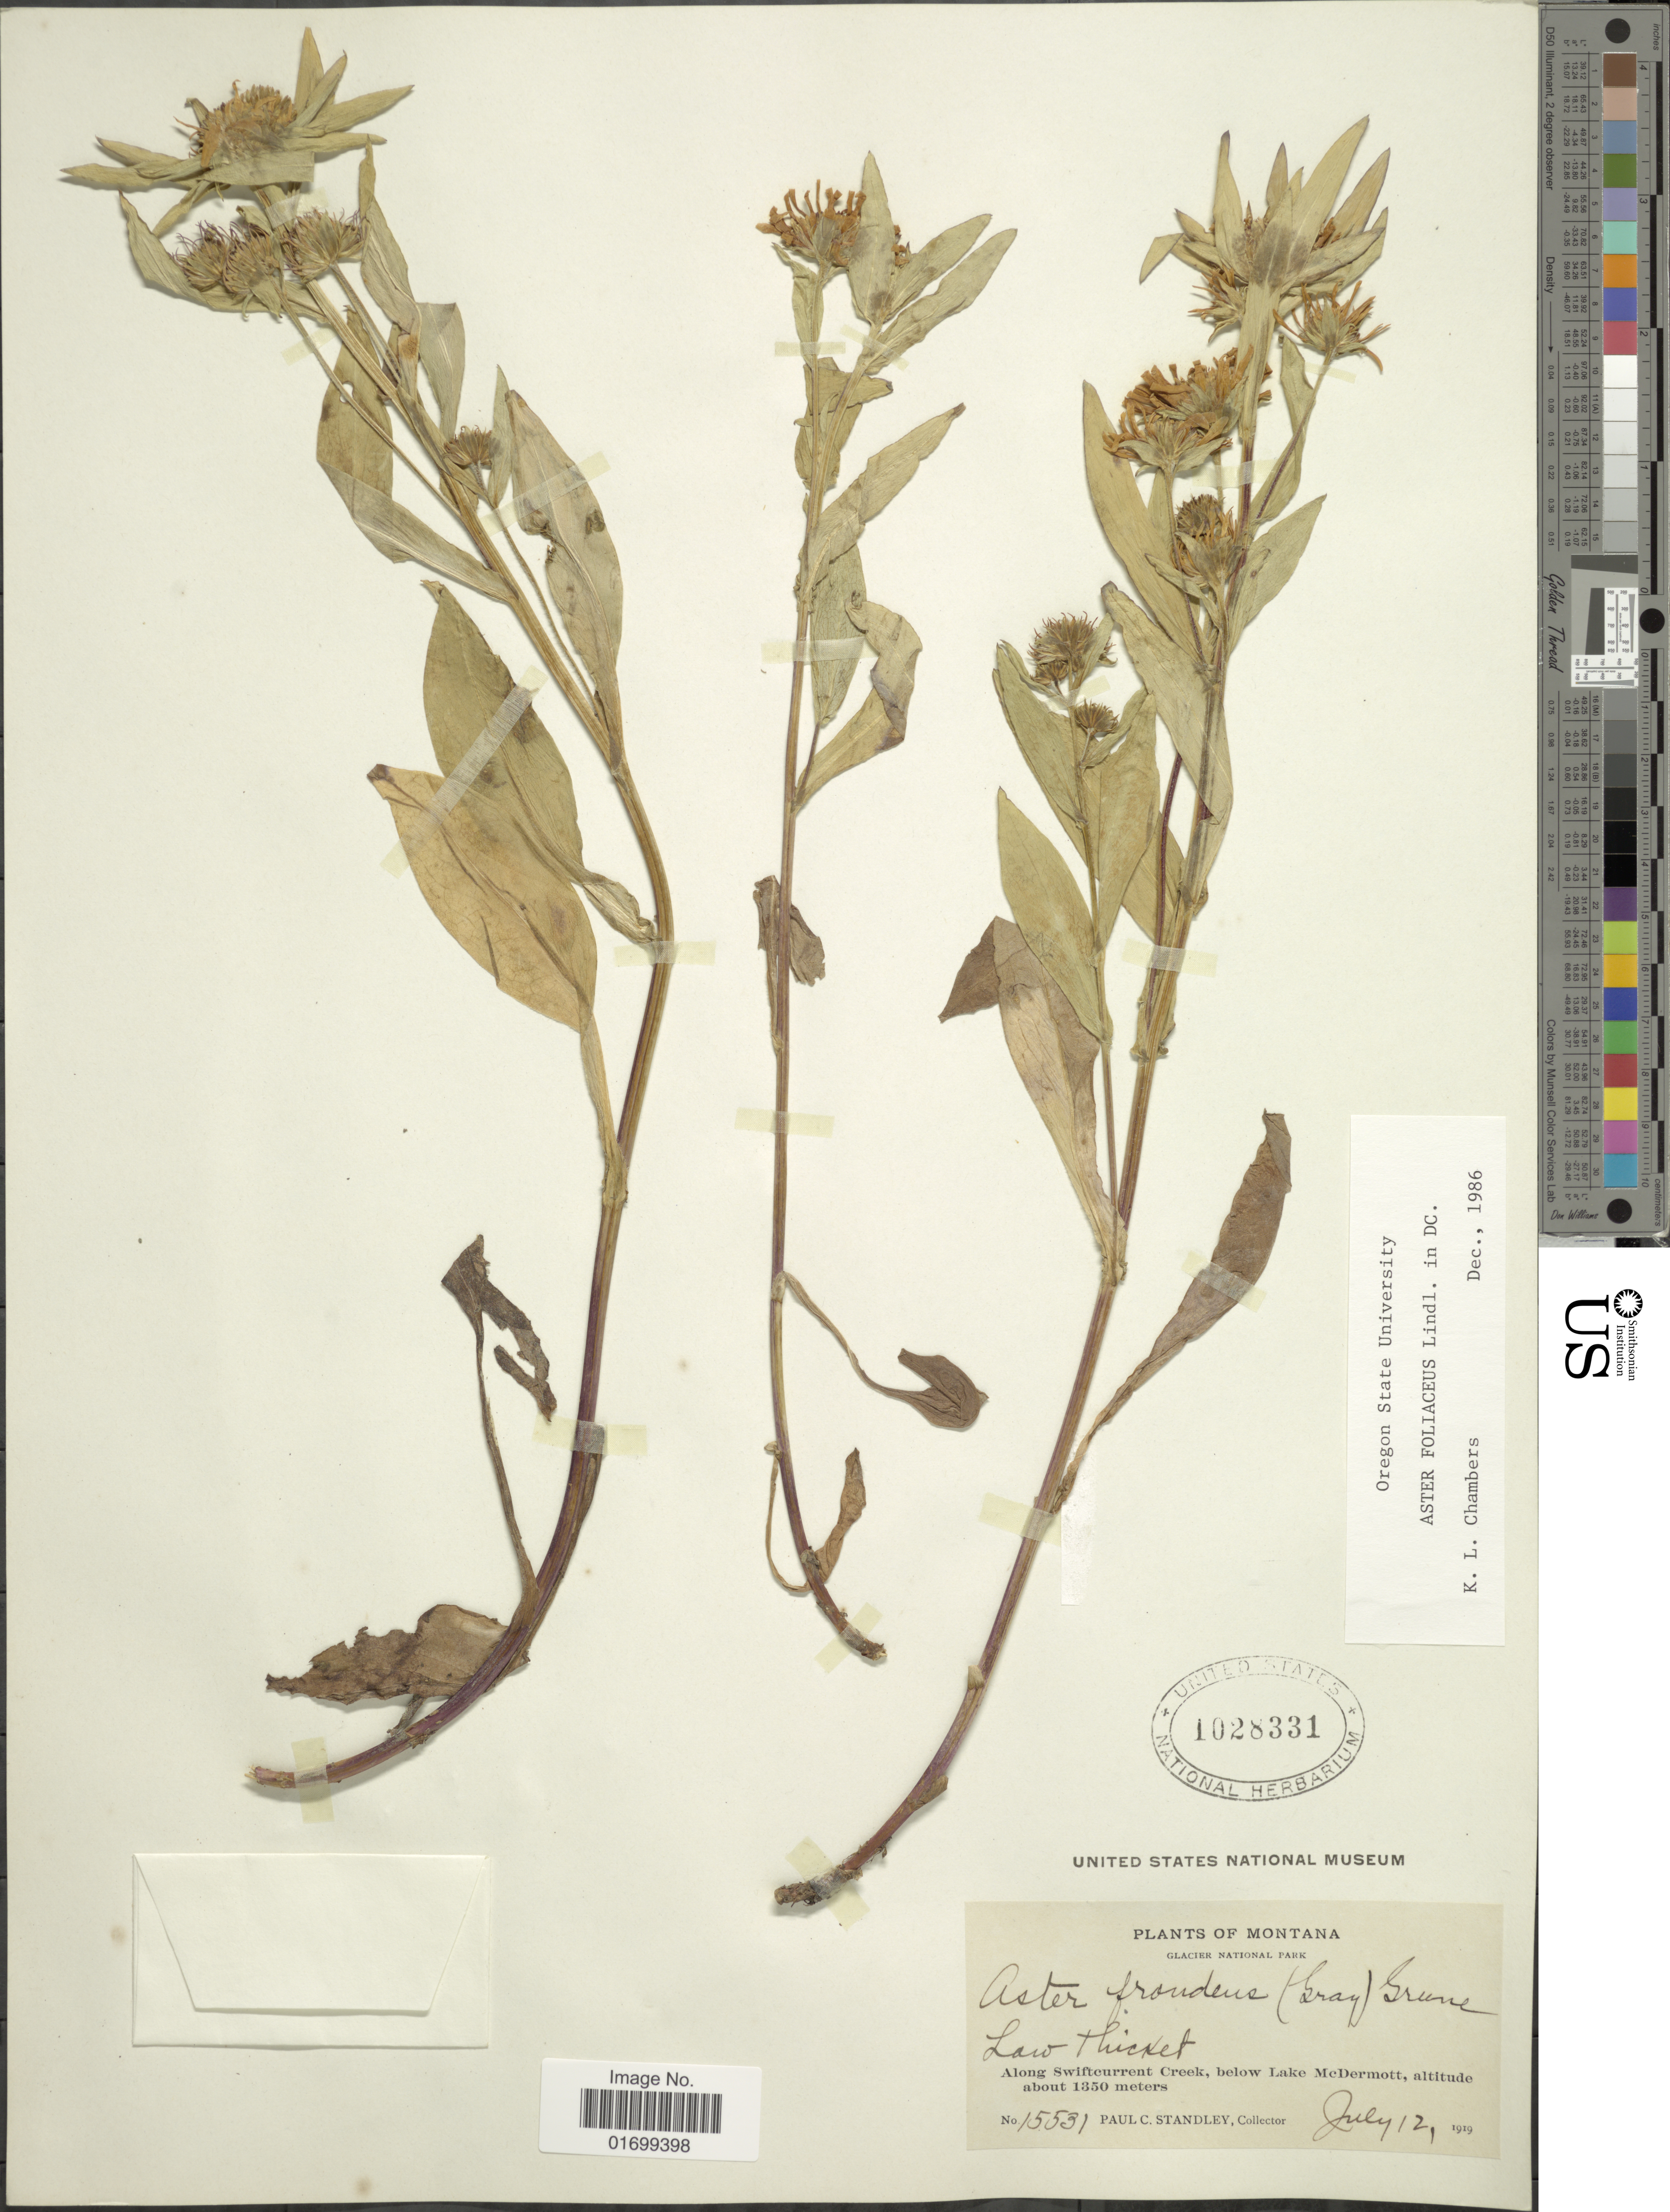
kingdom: Plantae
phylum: Tracheophyta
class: Magnoliopsida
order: Asterales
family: Asteraceae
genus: Symphyotrichum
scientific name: Symphyotrichum foliaceum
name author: (Lindl. ex DC.) G.L. Nesom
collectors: P. C. Standley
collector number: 15531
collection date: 1919-07-12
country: United States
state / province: Montana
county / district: Glacier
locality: Glacier National Park, low thicket, along Swiftcurrent Creek, below Lake McDermott.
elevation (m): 1350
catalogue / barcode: US 1028331